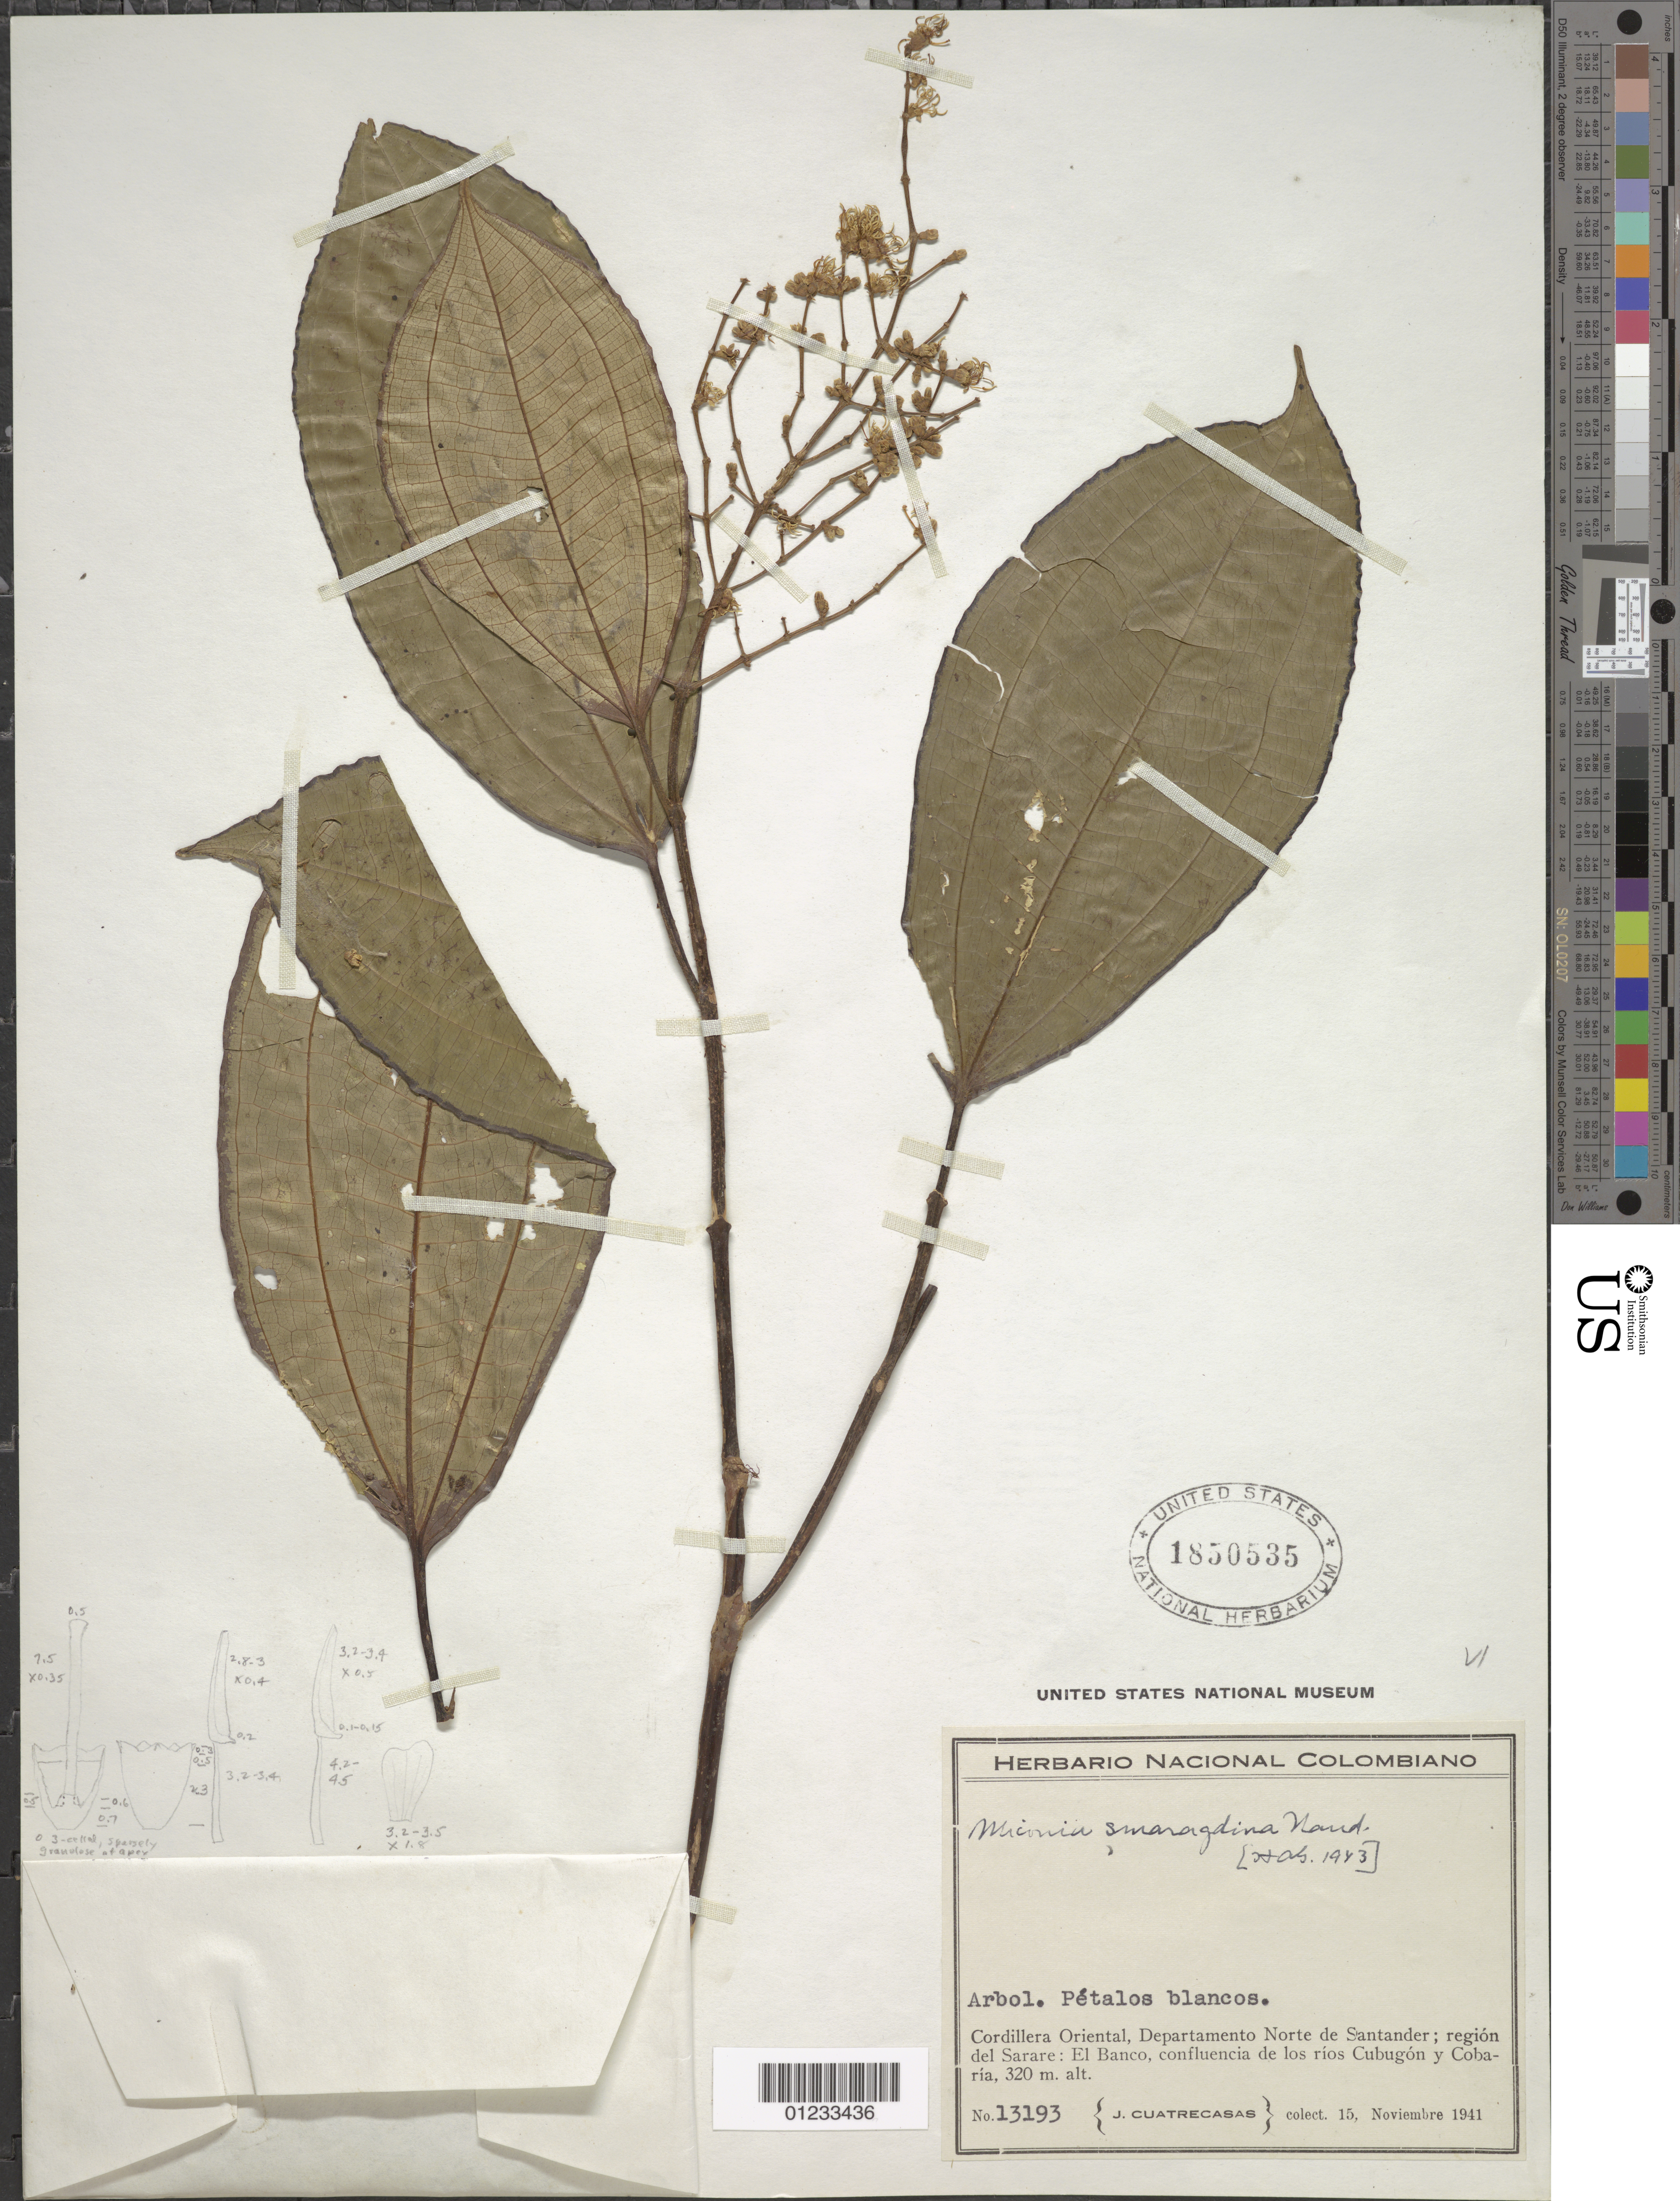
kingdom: Plantae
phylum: Tracheophyta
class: Magnoliopsida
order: Myrtales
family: Melastomataceae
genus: Miconia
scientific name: Miconia smaragdina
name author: Naudin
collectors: J. Cuatrecasas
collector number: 13193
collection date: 1941-11-15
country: Colombia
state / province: Norte de Santander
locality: Cordillera Oriental, Dept. Norte de Santander; region del Sarare: El Banco, confluencia de los rios Cubugon y Cobaria.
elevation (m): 320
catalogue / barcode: US 1850535